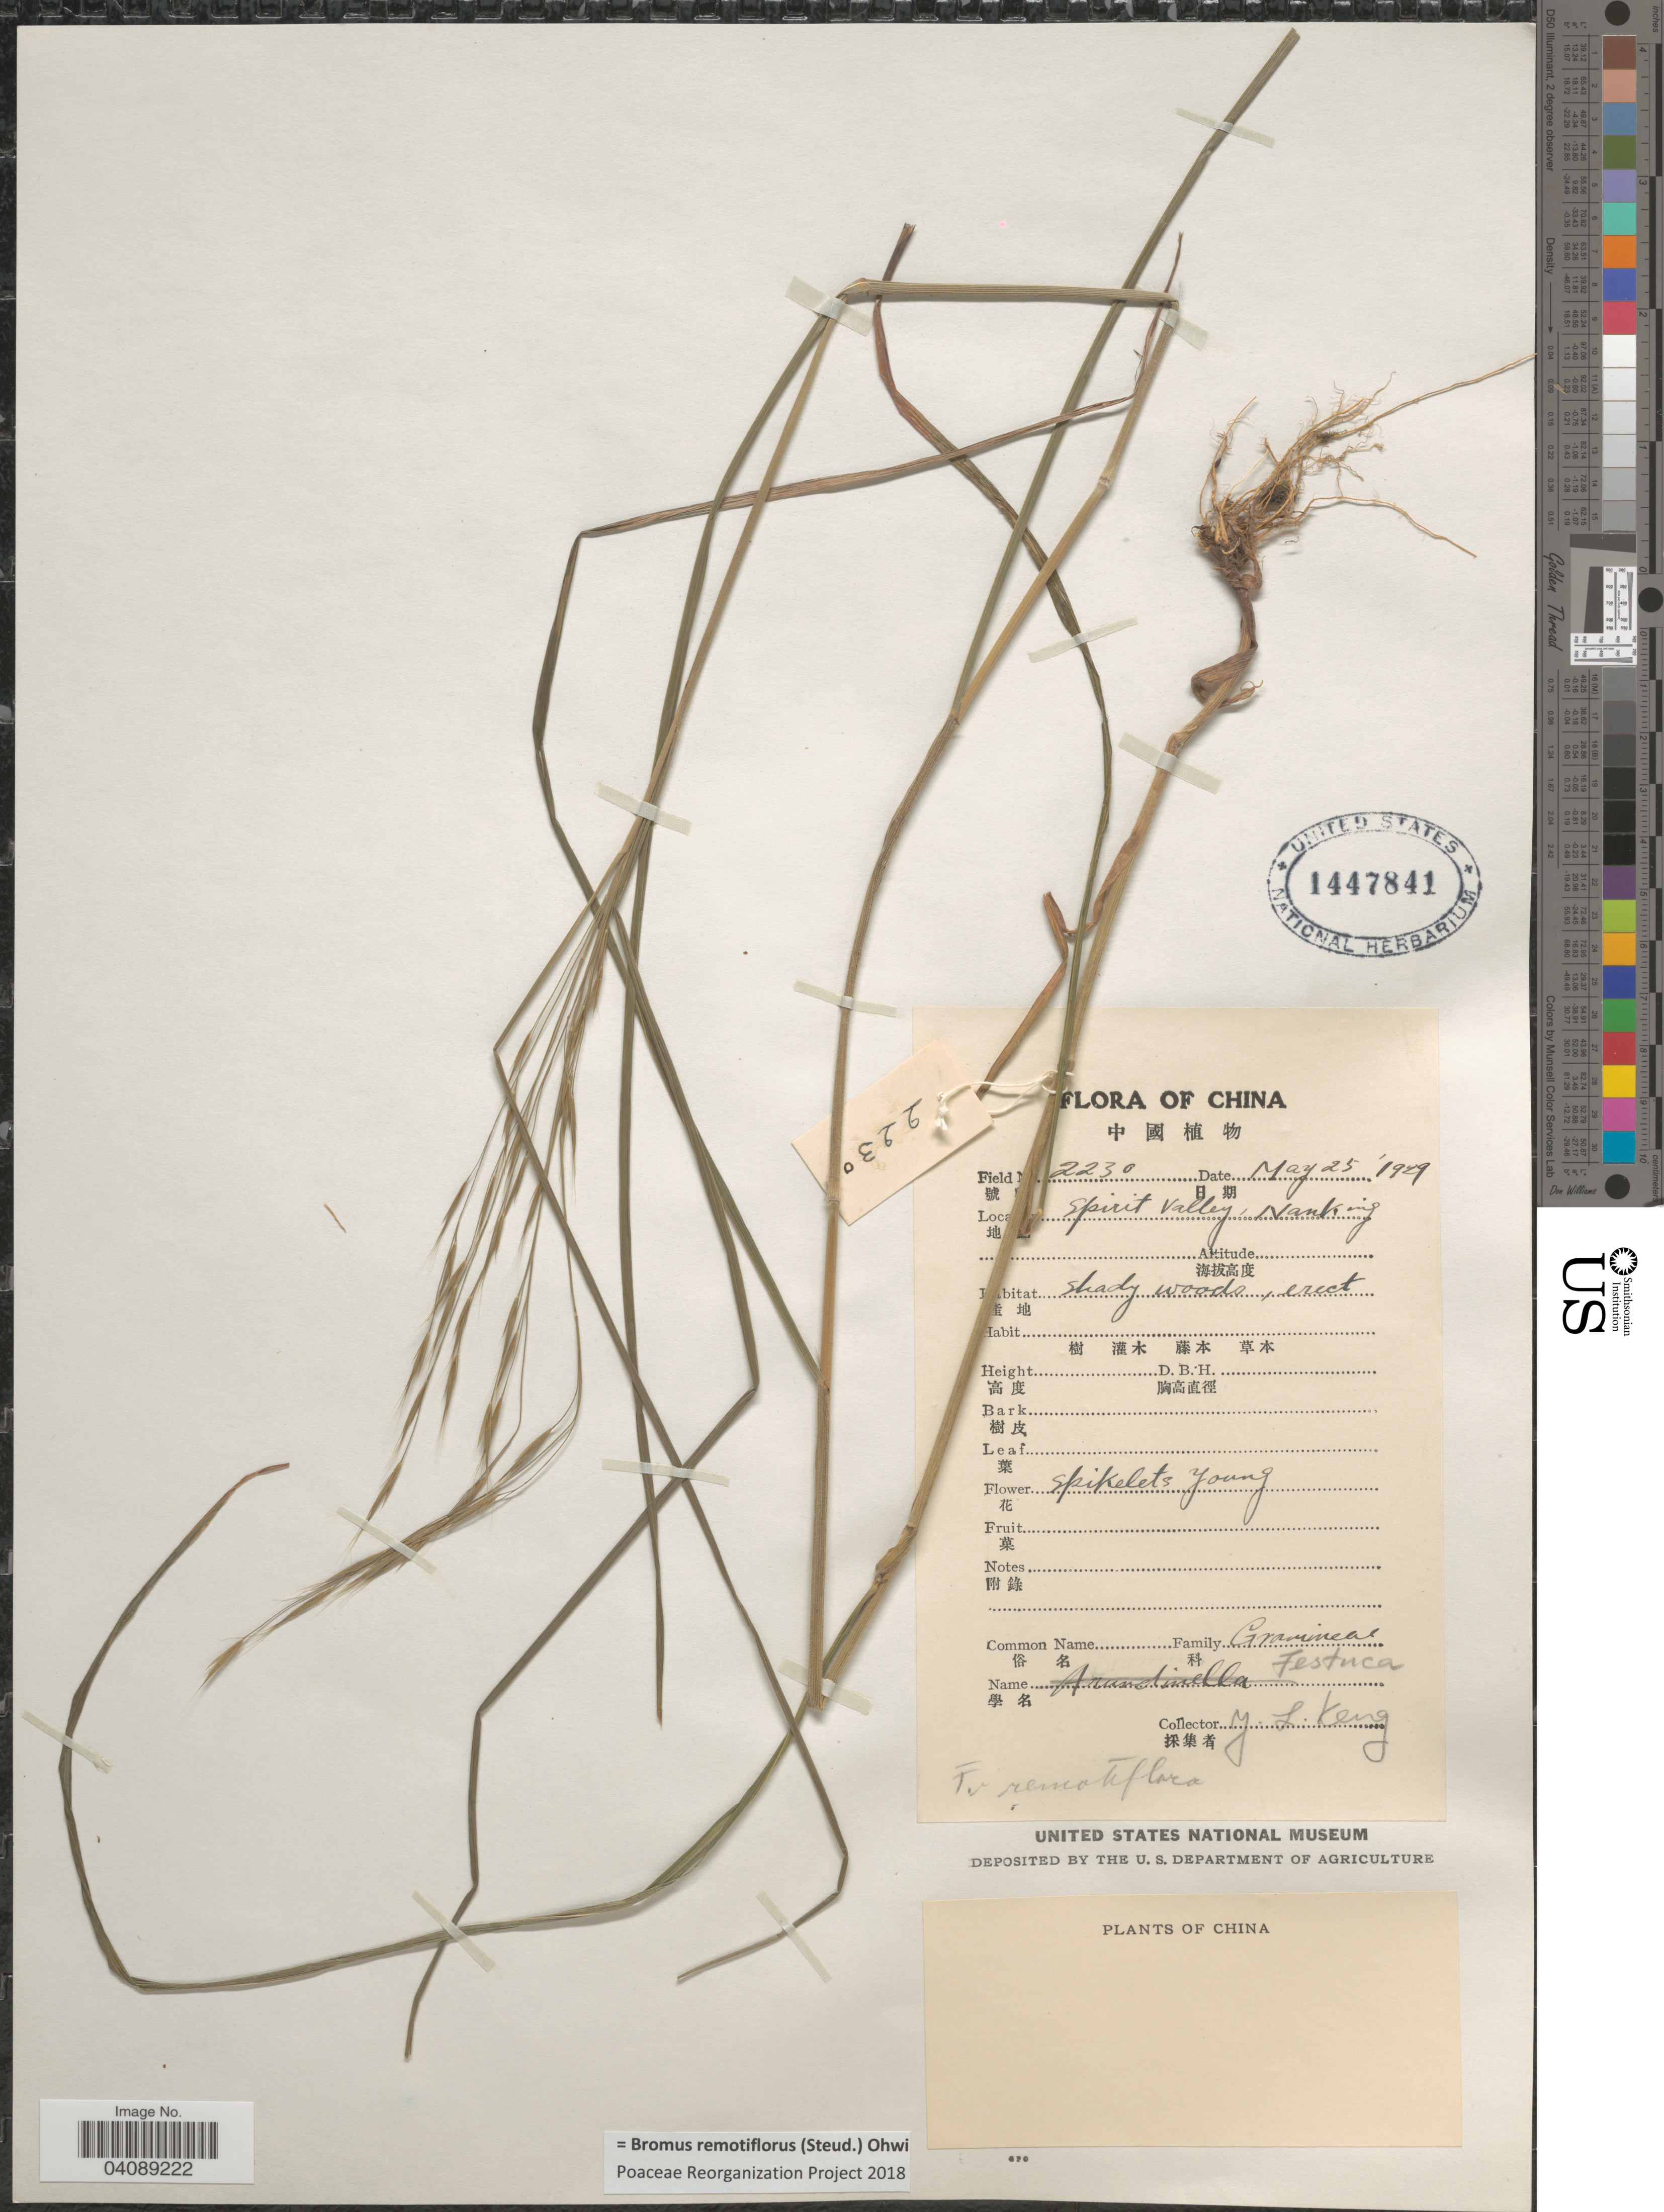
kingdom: Plantae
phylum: Tracheophyta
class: Liliopsida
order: Poales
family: Poaceae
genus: Bromus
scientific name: Bromus remotiflorus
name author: (Steud.) Ohwi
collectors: Y. L. Keng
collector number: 2230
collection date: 1929-05-25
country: China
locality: Spirit Valley, Nanking.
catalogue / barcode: US 1447841